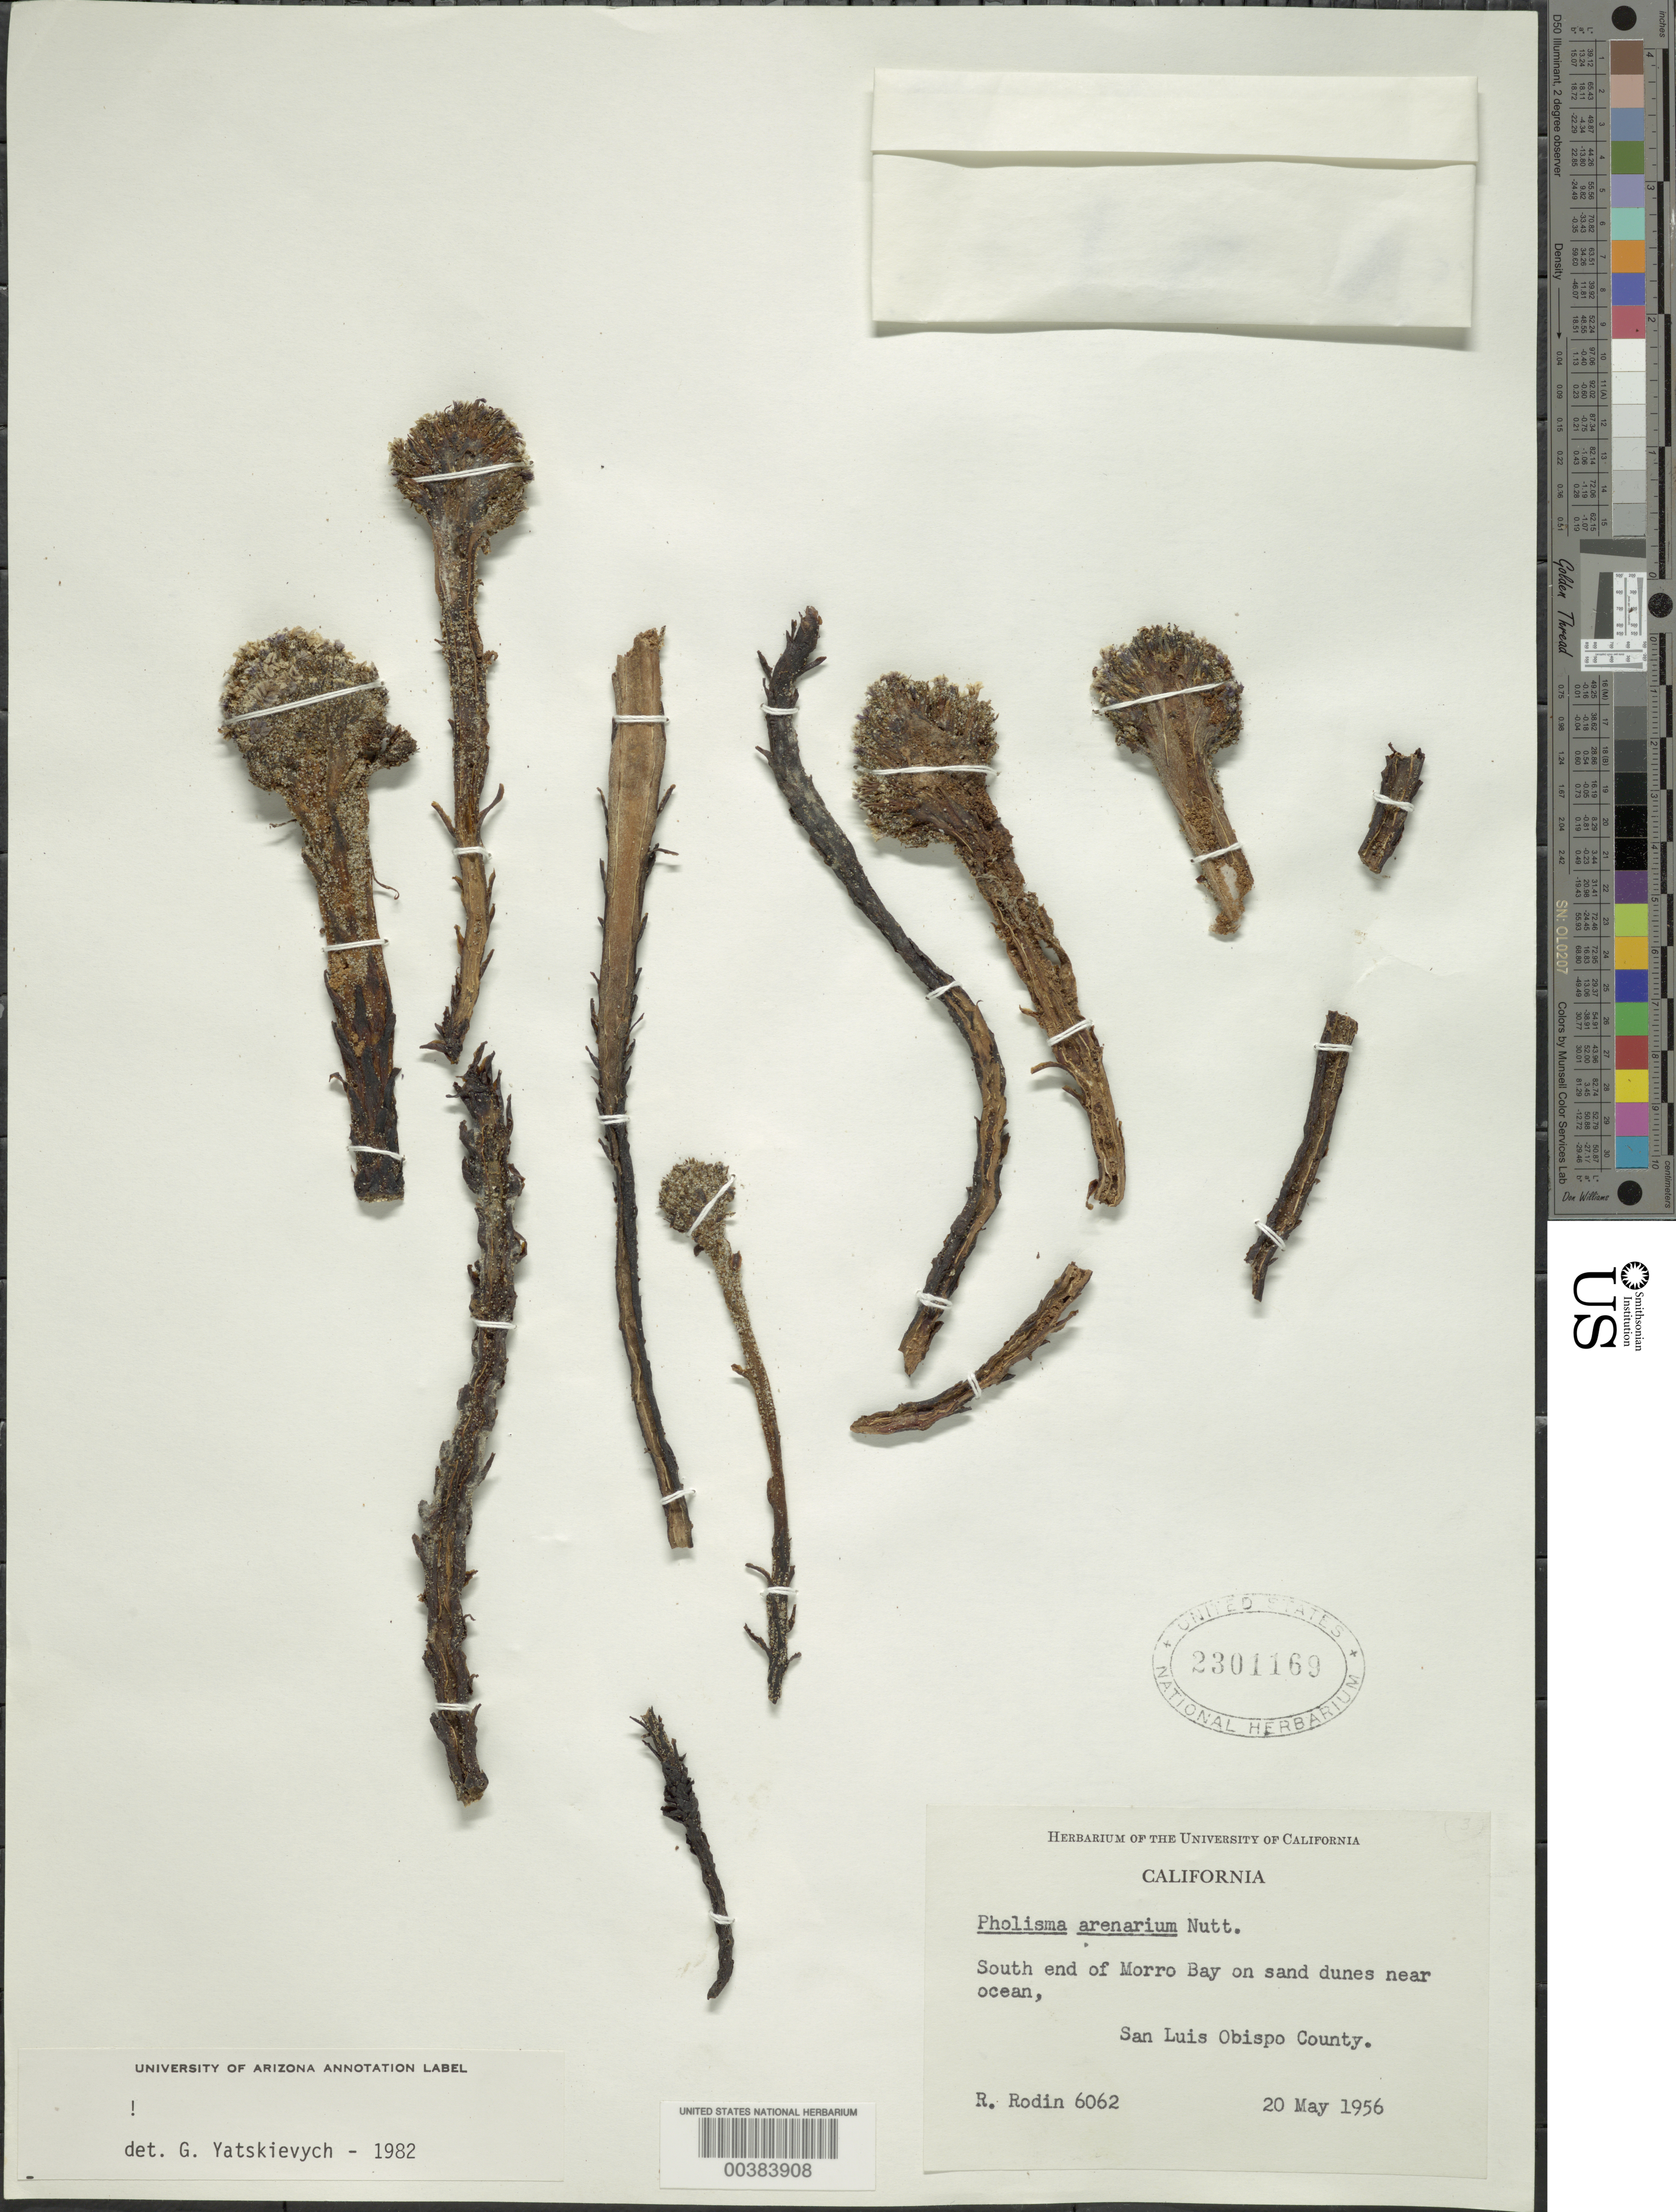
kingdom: Plantae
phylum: Tracheophyta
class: Magnoliopsida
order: Boraginales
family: Lennoaceae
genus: Pholisma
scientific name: Pholisma arenarium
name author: Nutt. ex Hook.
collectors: R. J. Rodin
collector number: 6062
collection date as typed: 20 May 1956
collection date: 1956-05-20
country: United States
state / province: California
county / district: San Luis Obispo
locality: S end of morro bay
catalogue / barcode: US 2301169